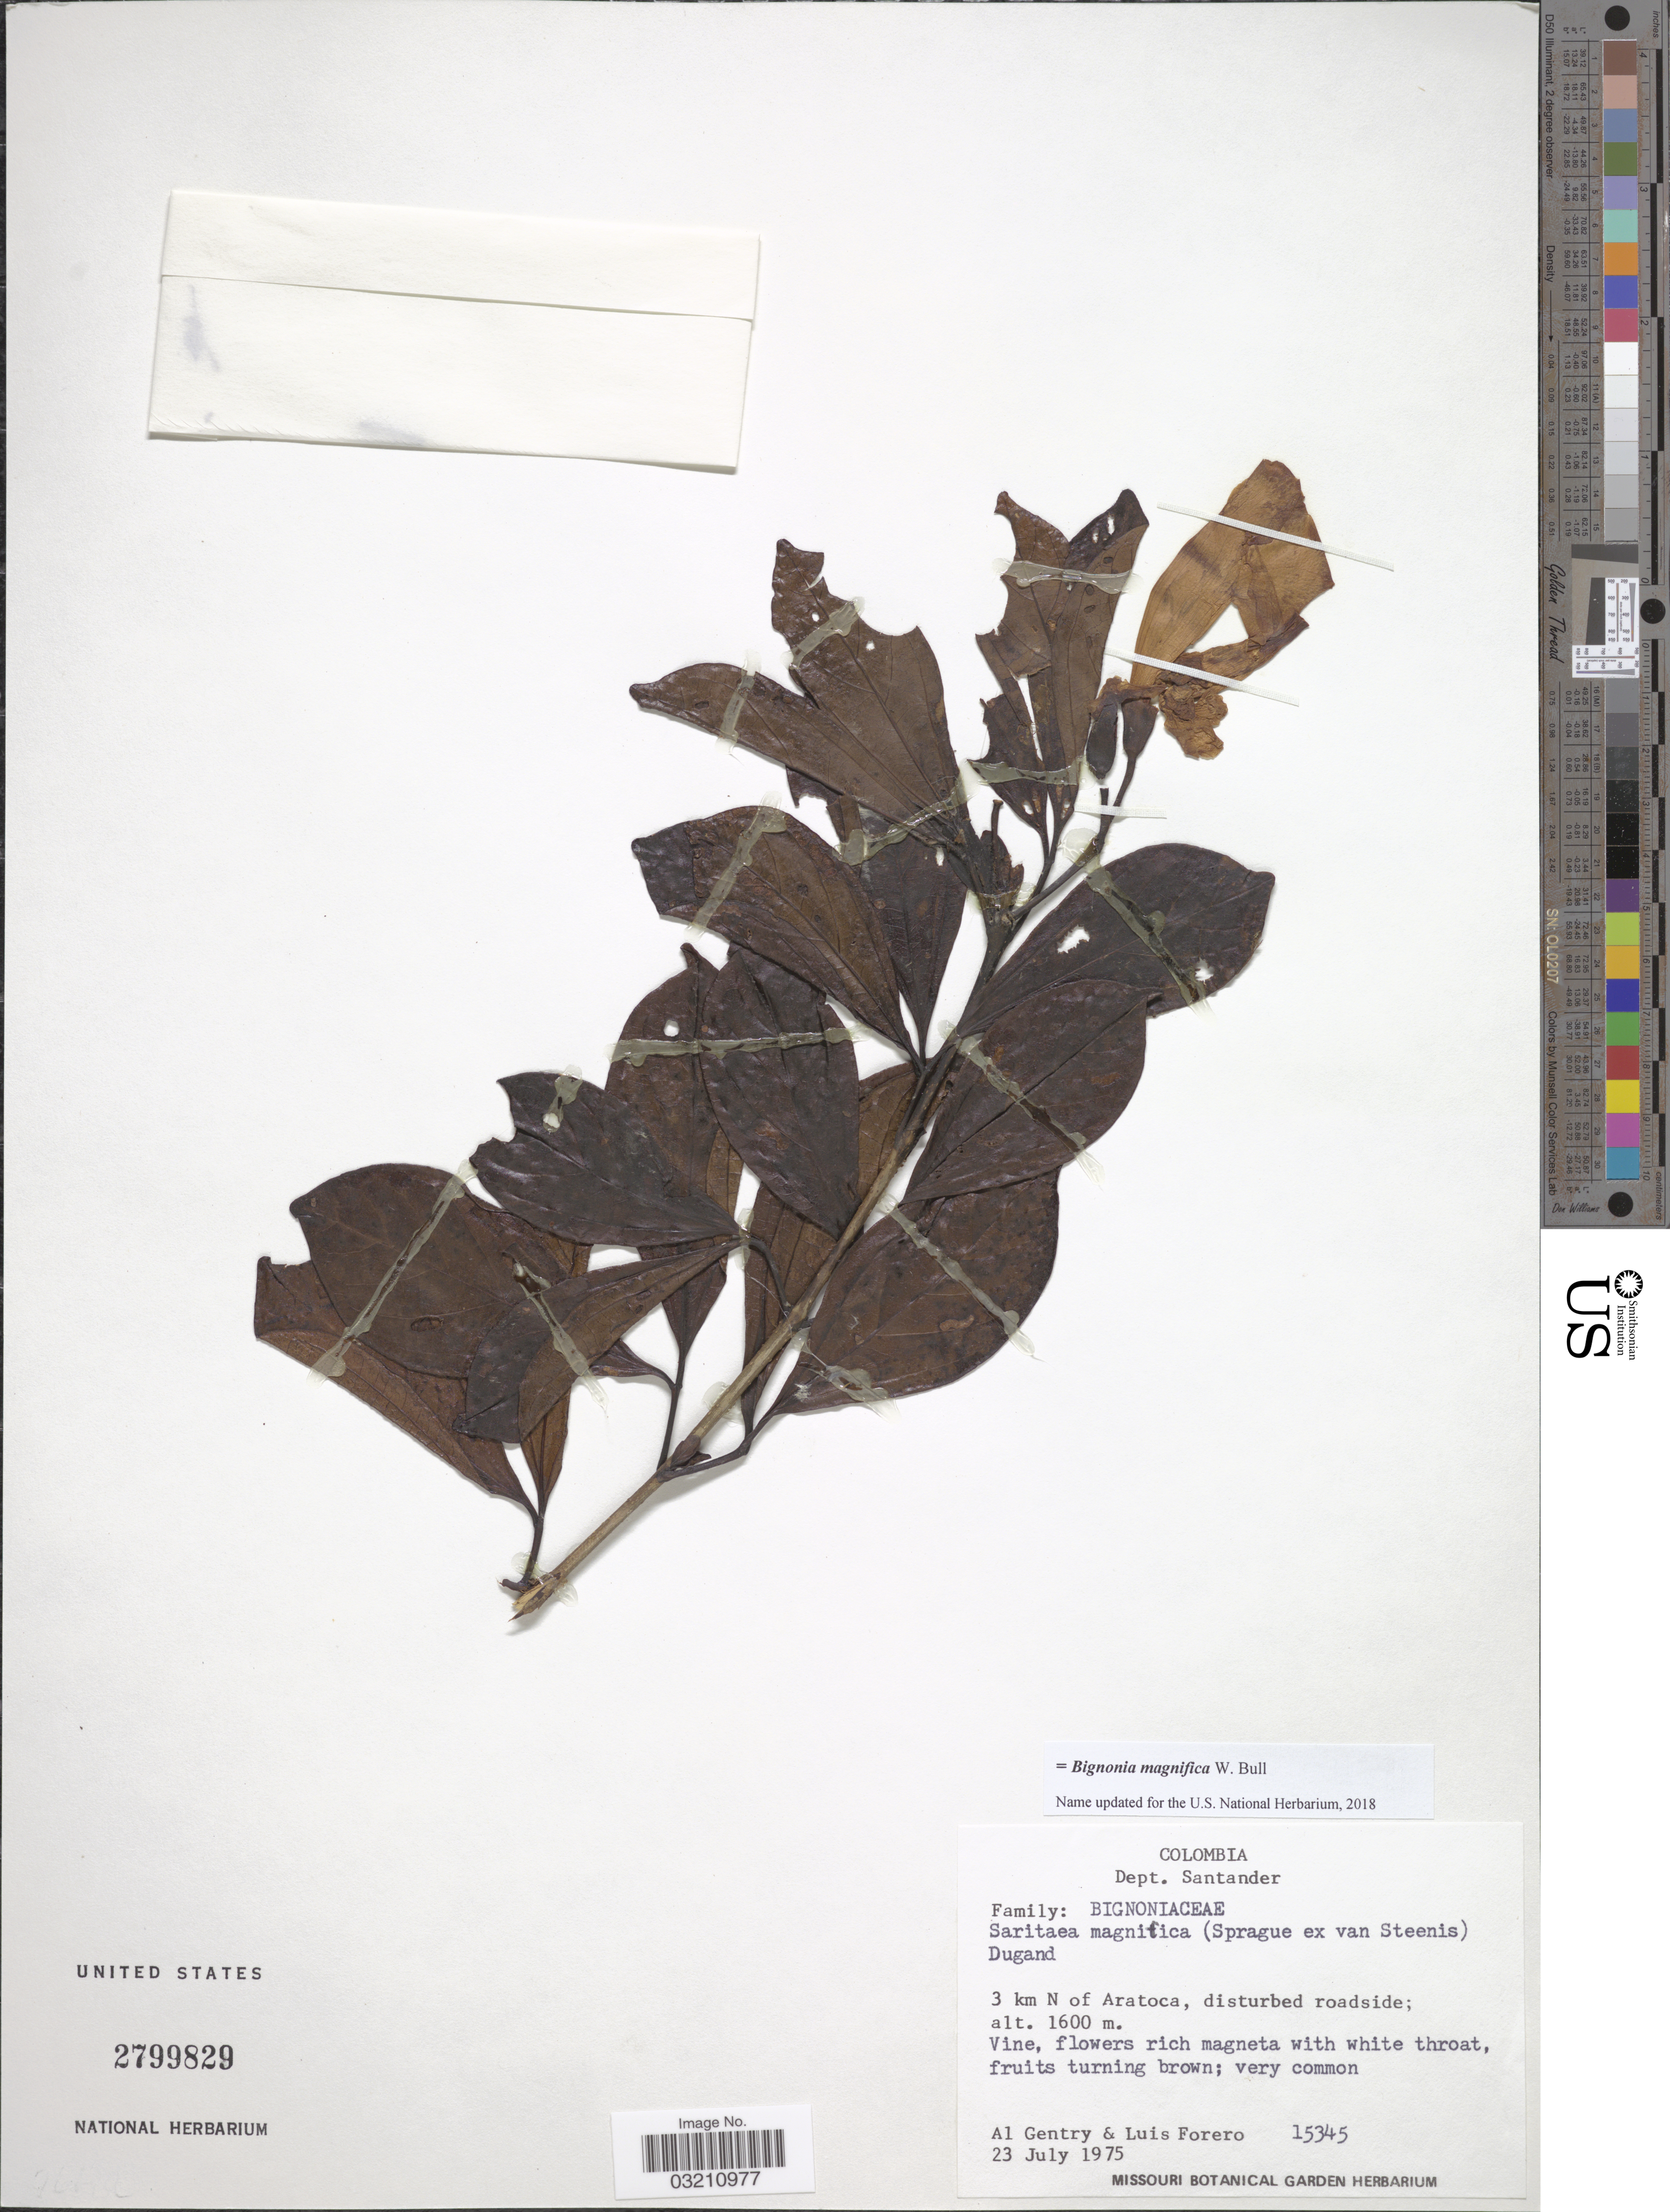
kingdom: Plantae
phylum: Tracheophyta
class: Magnoliopsida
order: Lamiales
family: Bignoniaceae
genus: Bignonia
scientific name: Bignonia magnifica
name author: W. Bull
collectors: A. H. Gentry & L. Forero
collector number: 15345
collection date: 1975-07-23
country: Colombia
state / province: Santander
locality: Dept. Santander. 3 km N of Aratoca.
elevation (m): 1600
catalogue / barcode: US 2799829